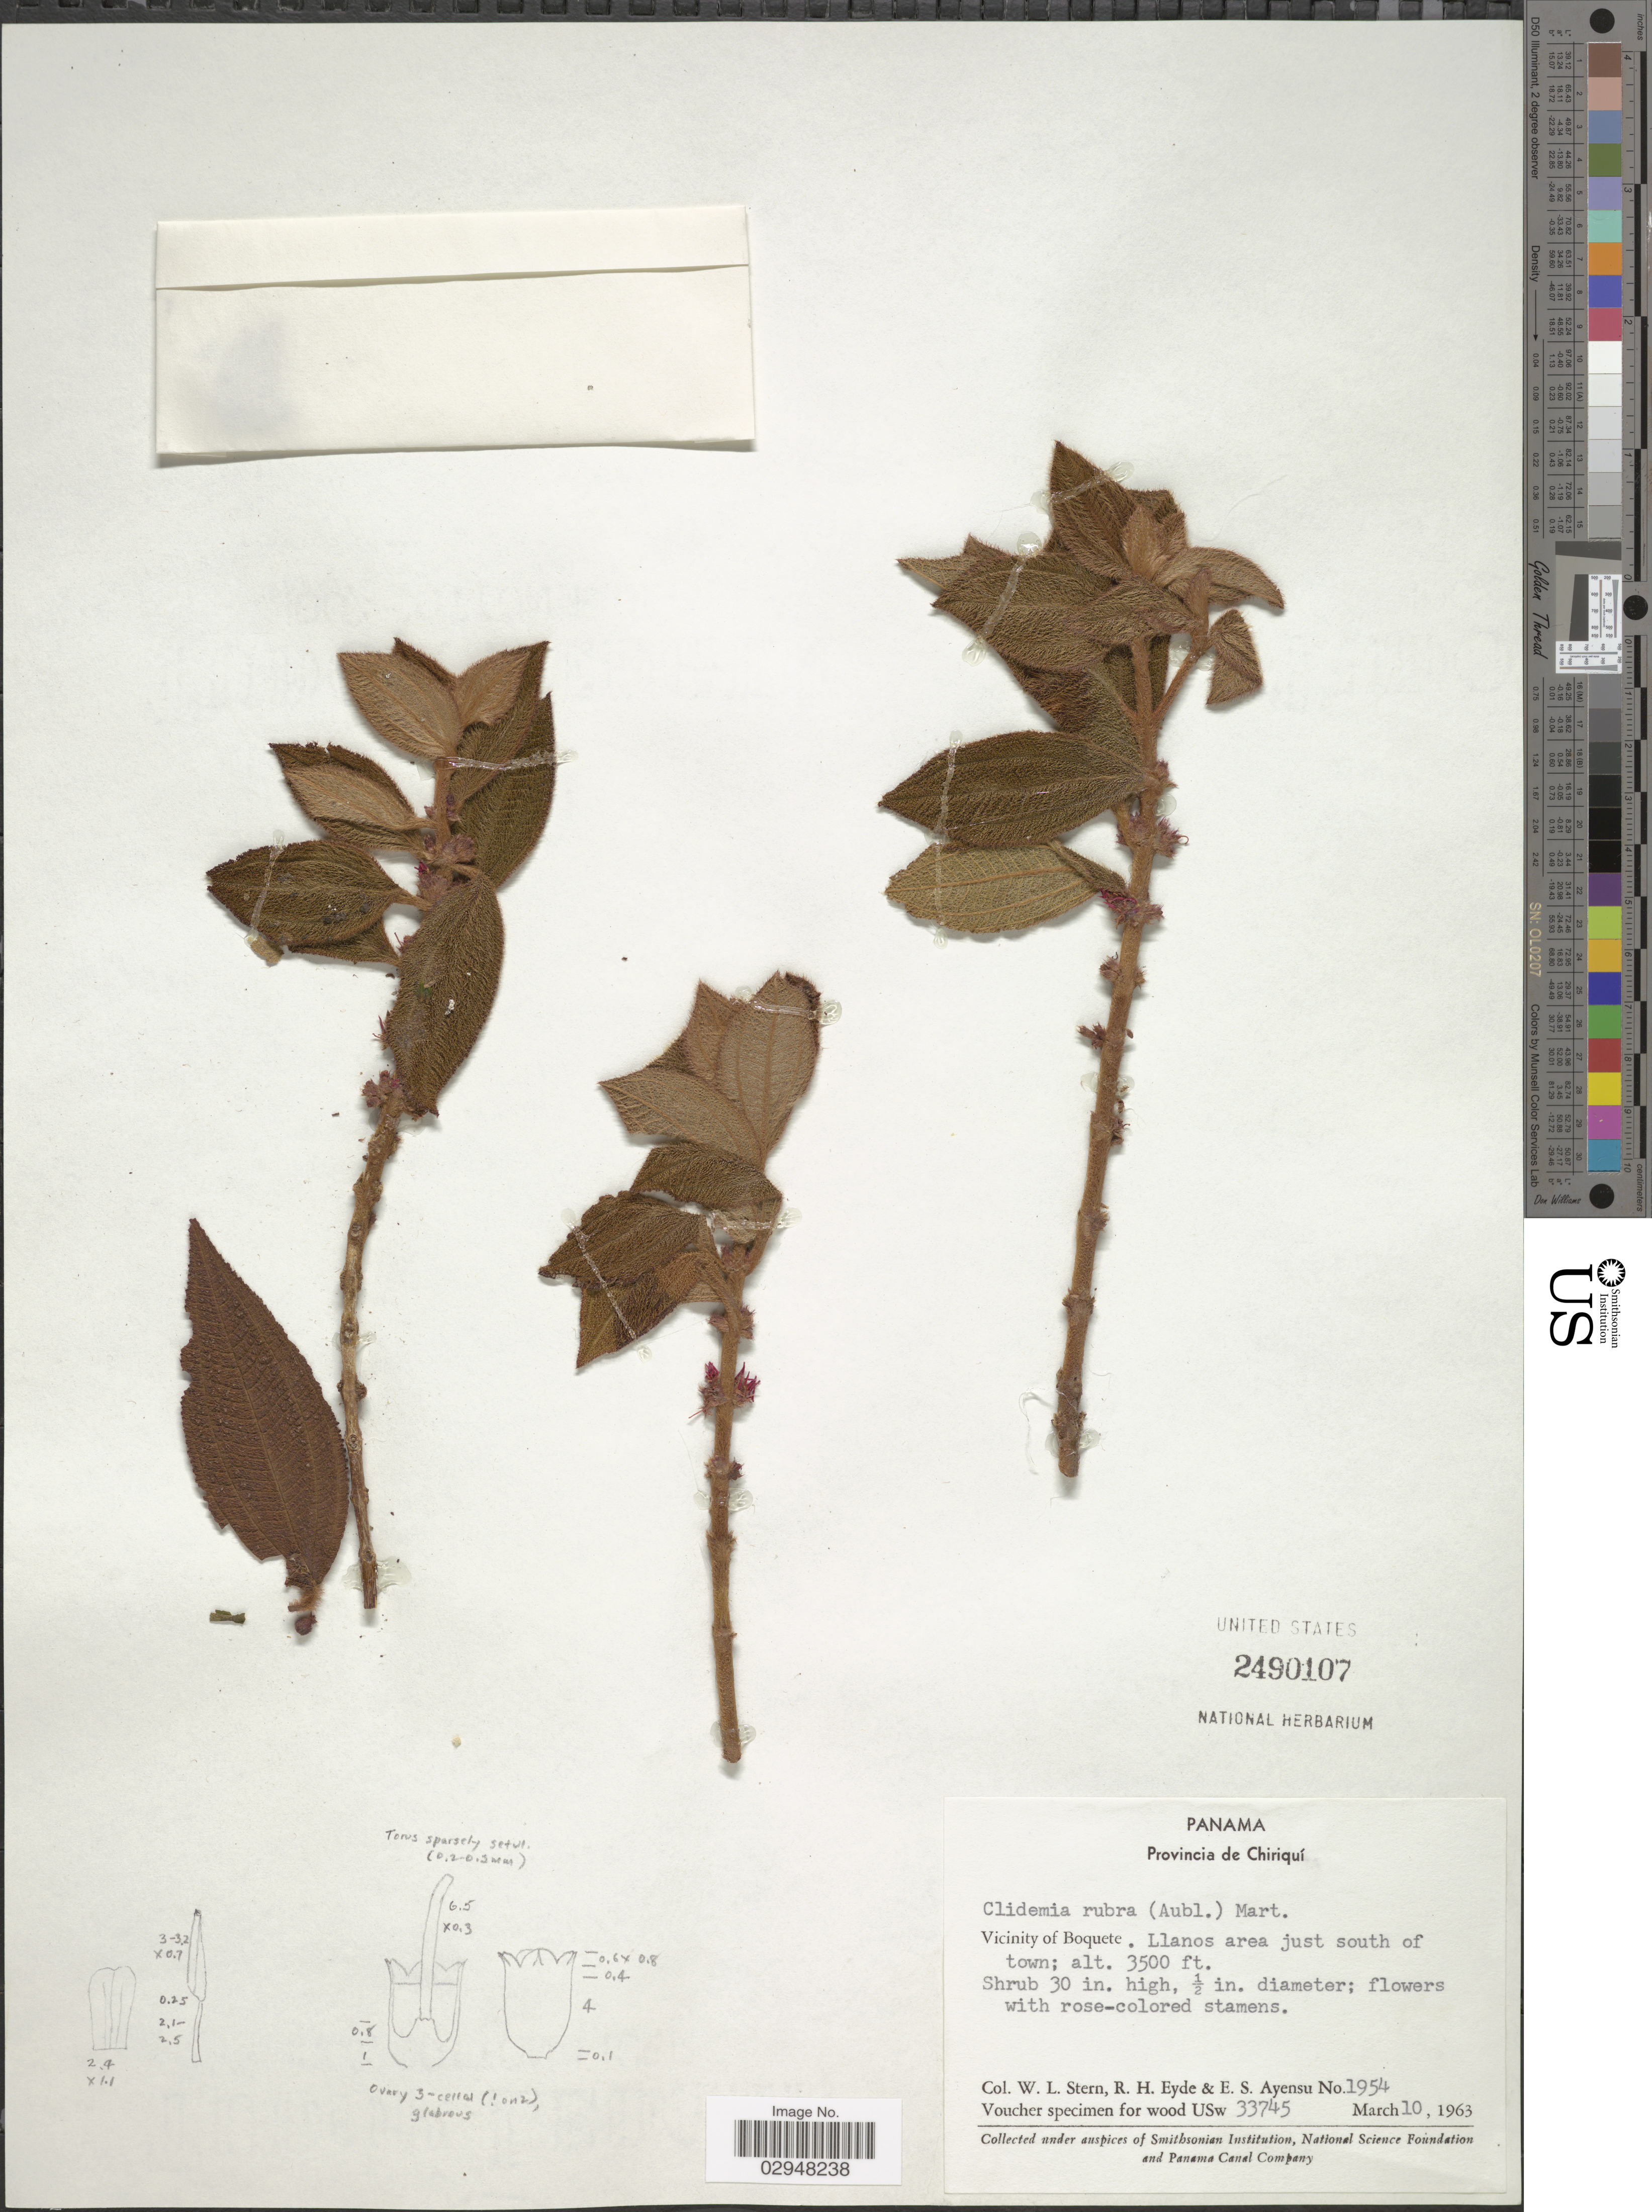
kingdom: Plantae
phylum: Tracheophyta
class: Magnoliopsida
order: Myrtales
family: Melastomataceae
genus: Clidemia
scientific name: Clidemia rubra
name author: (Aubl.) Mart.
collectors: W. L. Stern, R. H. Eyde & E. S. Ayensu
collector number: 1954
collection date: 1963-03-10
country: Panama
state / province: Chiriqui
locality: Vicinity of Boquete. Llanos area just south of town.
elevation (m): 1067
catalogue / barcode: US 2490107